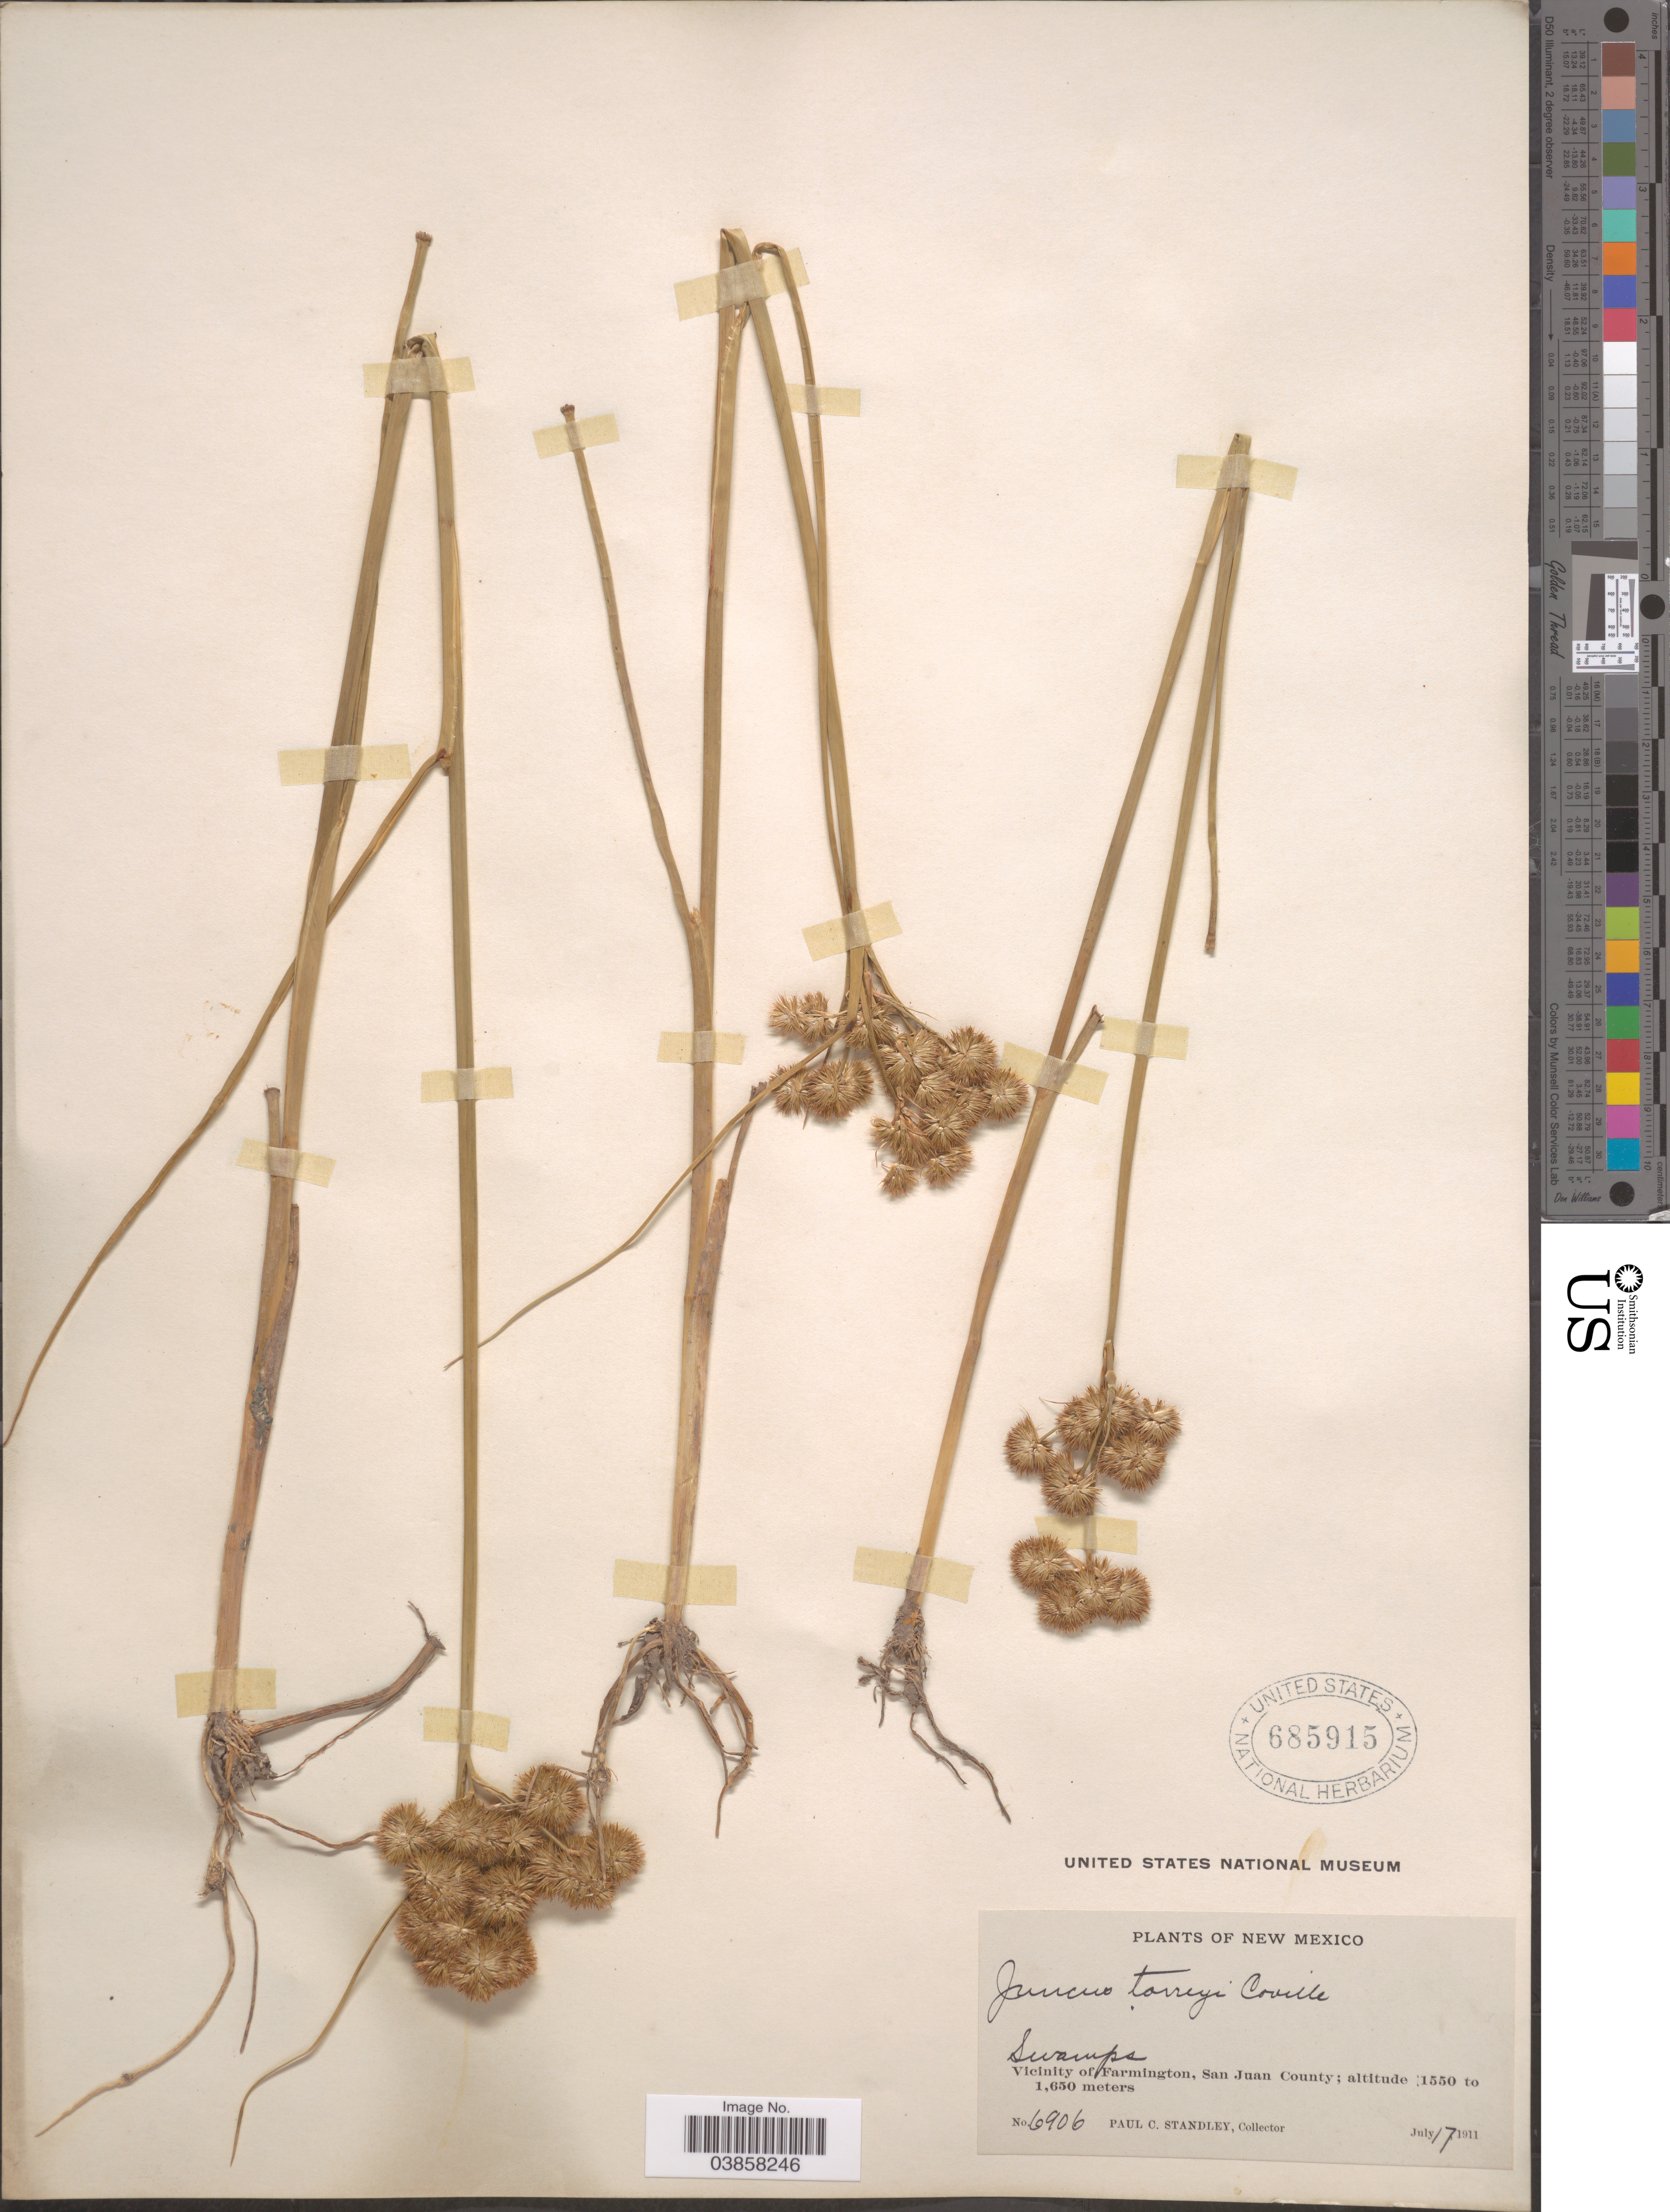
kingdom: Plantae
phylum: Tracheophyta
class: Liliopsida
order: Poales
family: Juncaceae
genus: Juncus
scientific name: Juncus torreyi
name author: Coville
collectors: P. C. Standley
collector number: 6906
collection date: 1911-07-17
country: United States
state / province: New Mexico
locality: Vicinity of Farmington, San Juan County.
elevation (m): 1550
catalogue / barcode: US 685915